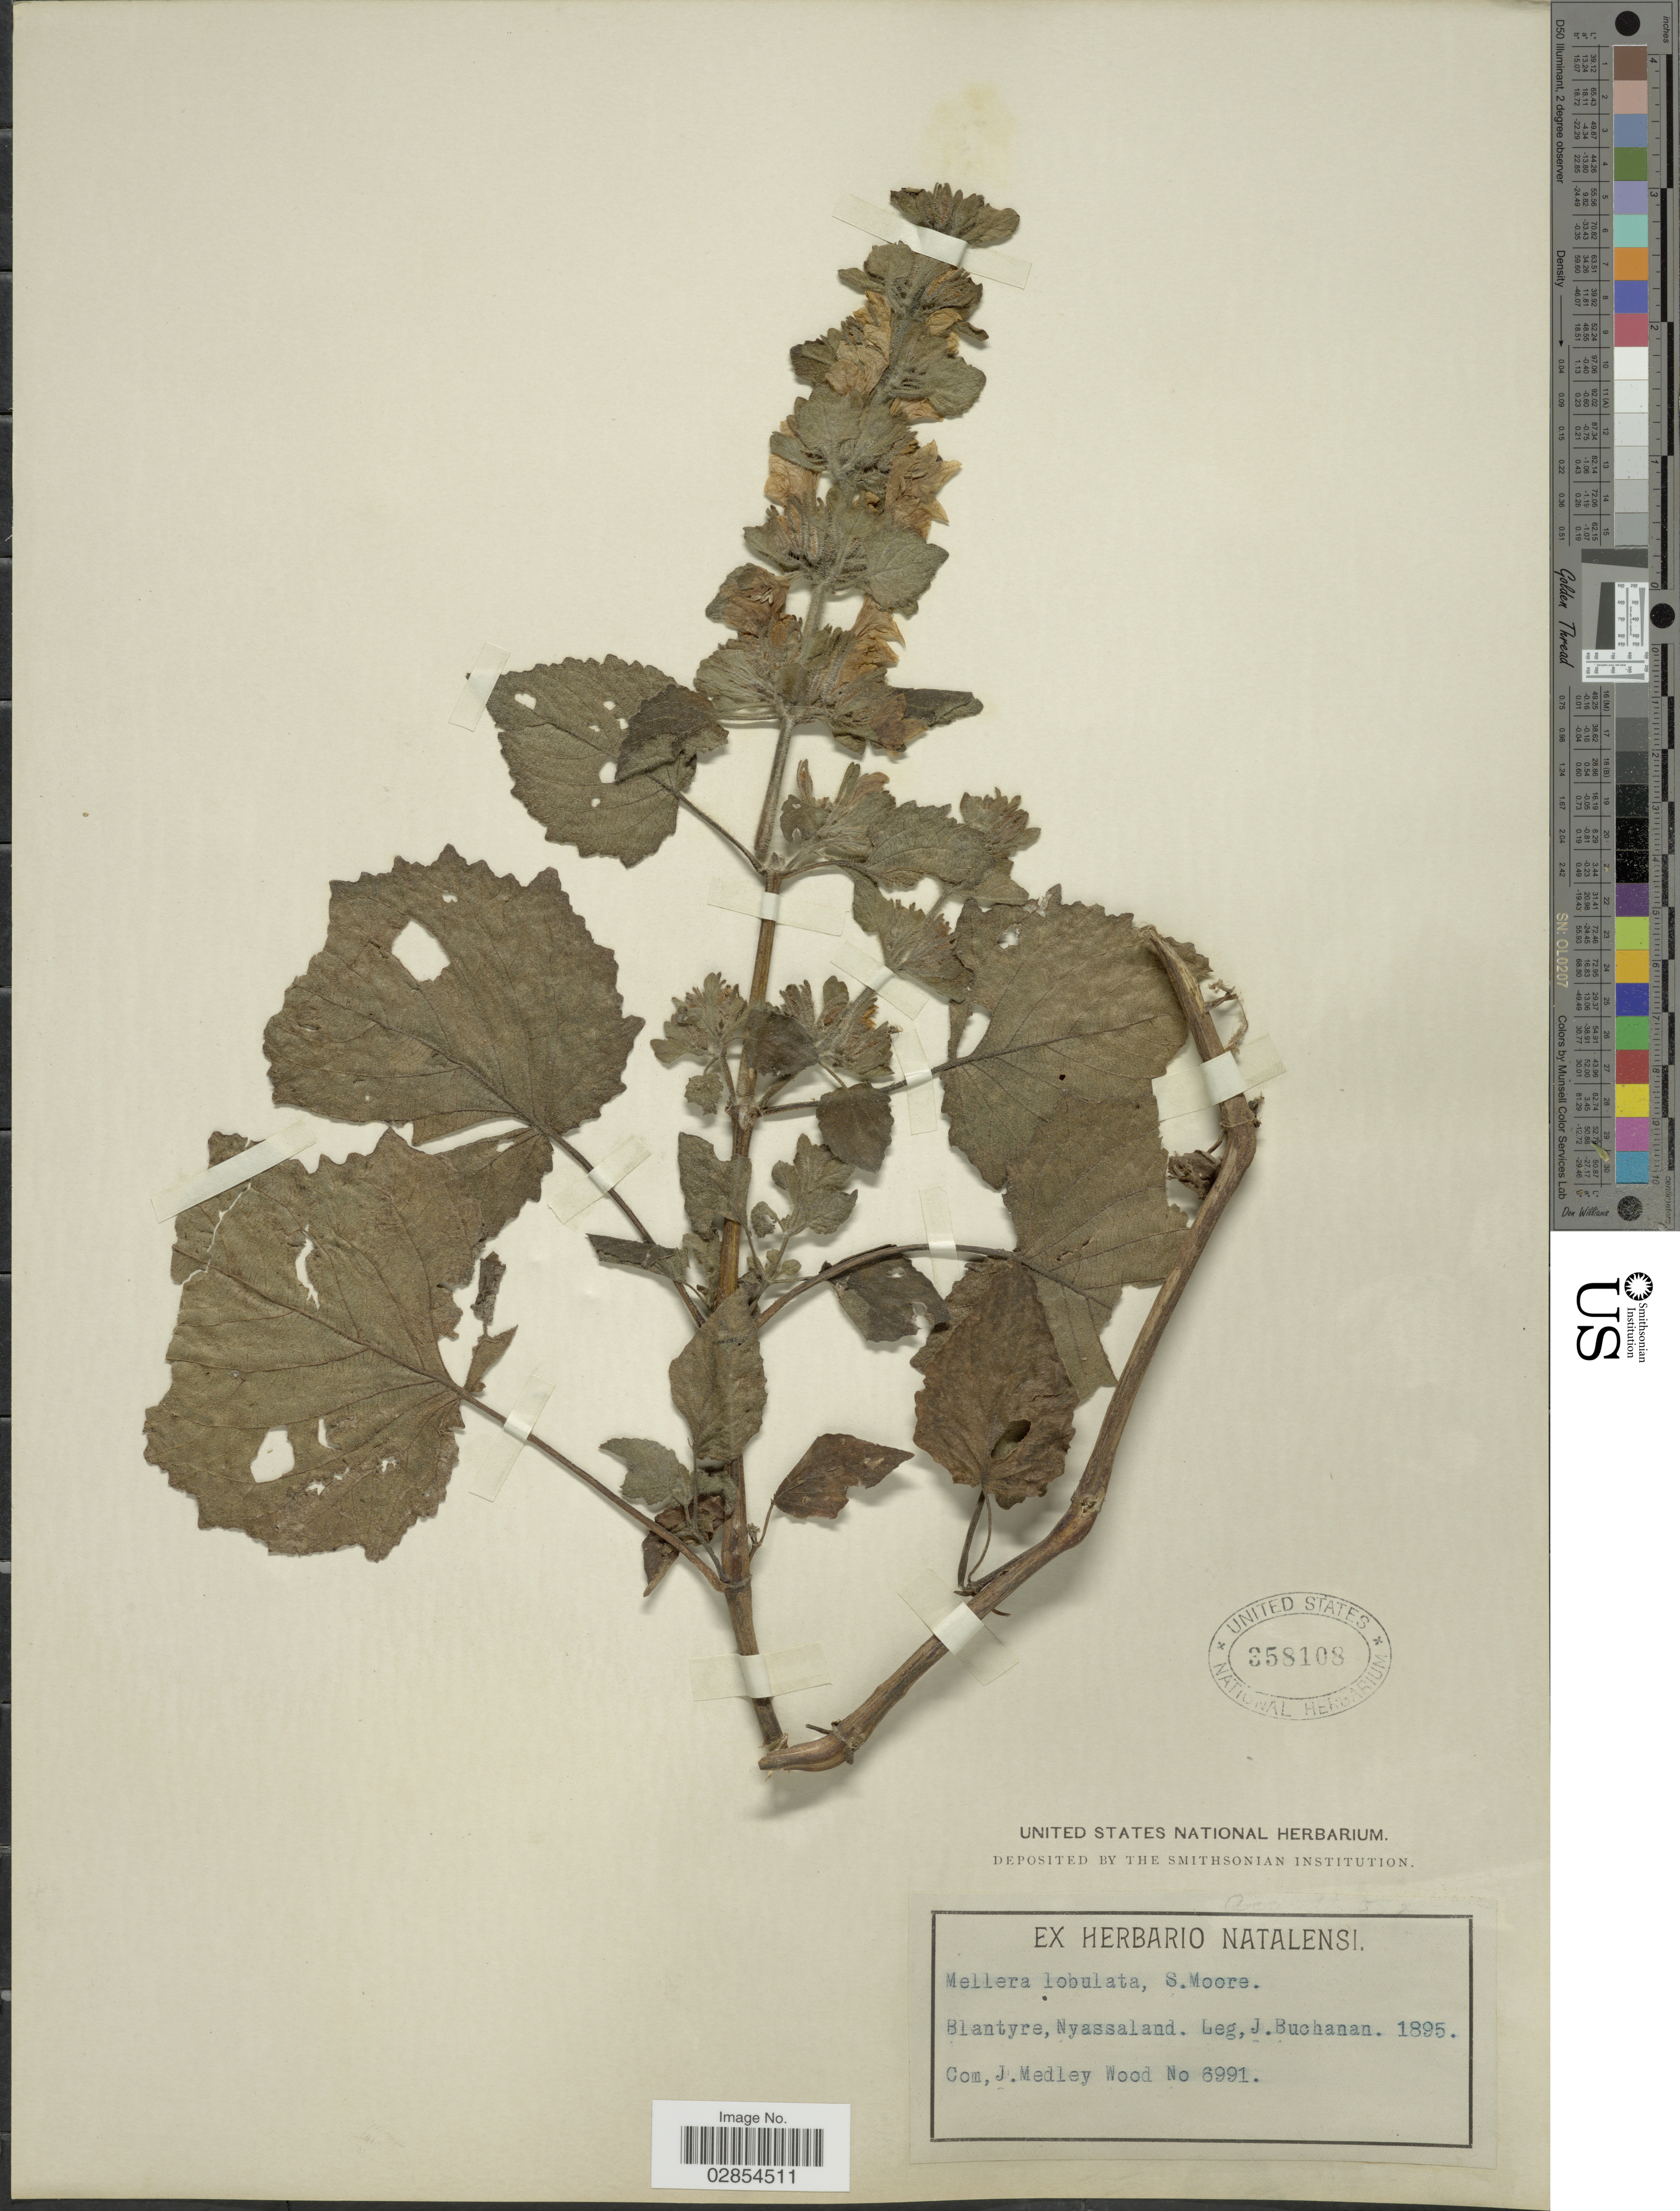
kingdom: Plantae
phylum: Tracheophyta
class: Magnoliopsida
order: Lamiales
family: Acanthaceae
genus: Mellera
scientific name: Mellera lobulata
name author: S. Moore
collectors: J. Buchanan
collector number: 6991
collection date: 1895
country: Malawi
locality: Blantyre, Nyassaland.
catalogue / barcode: US 358108